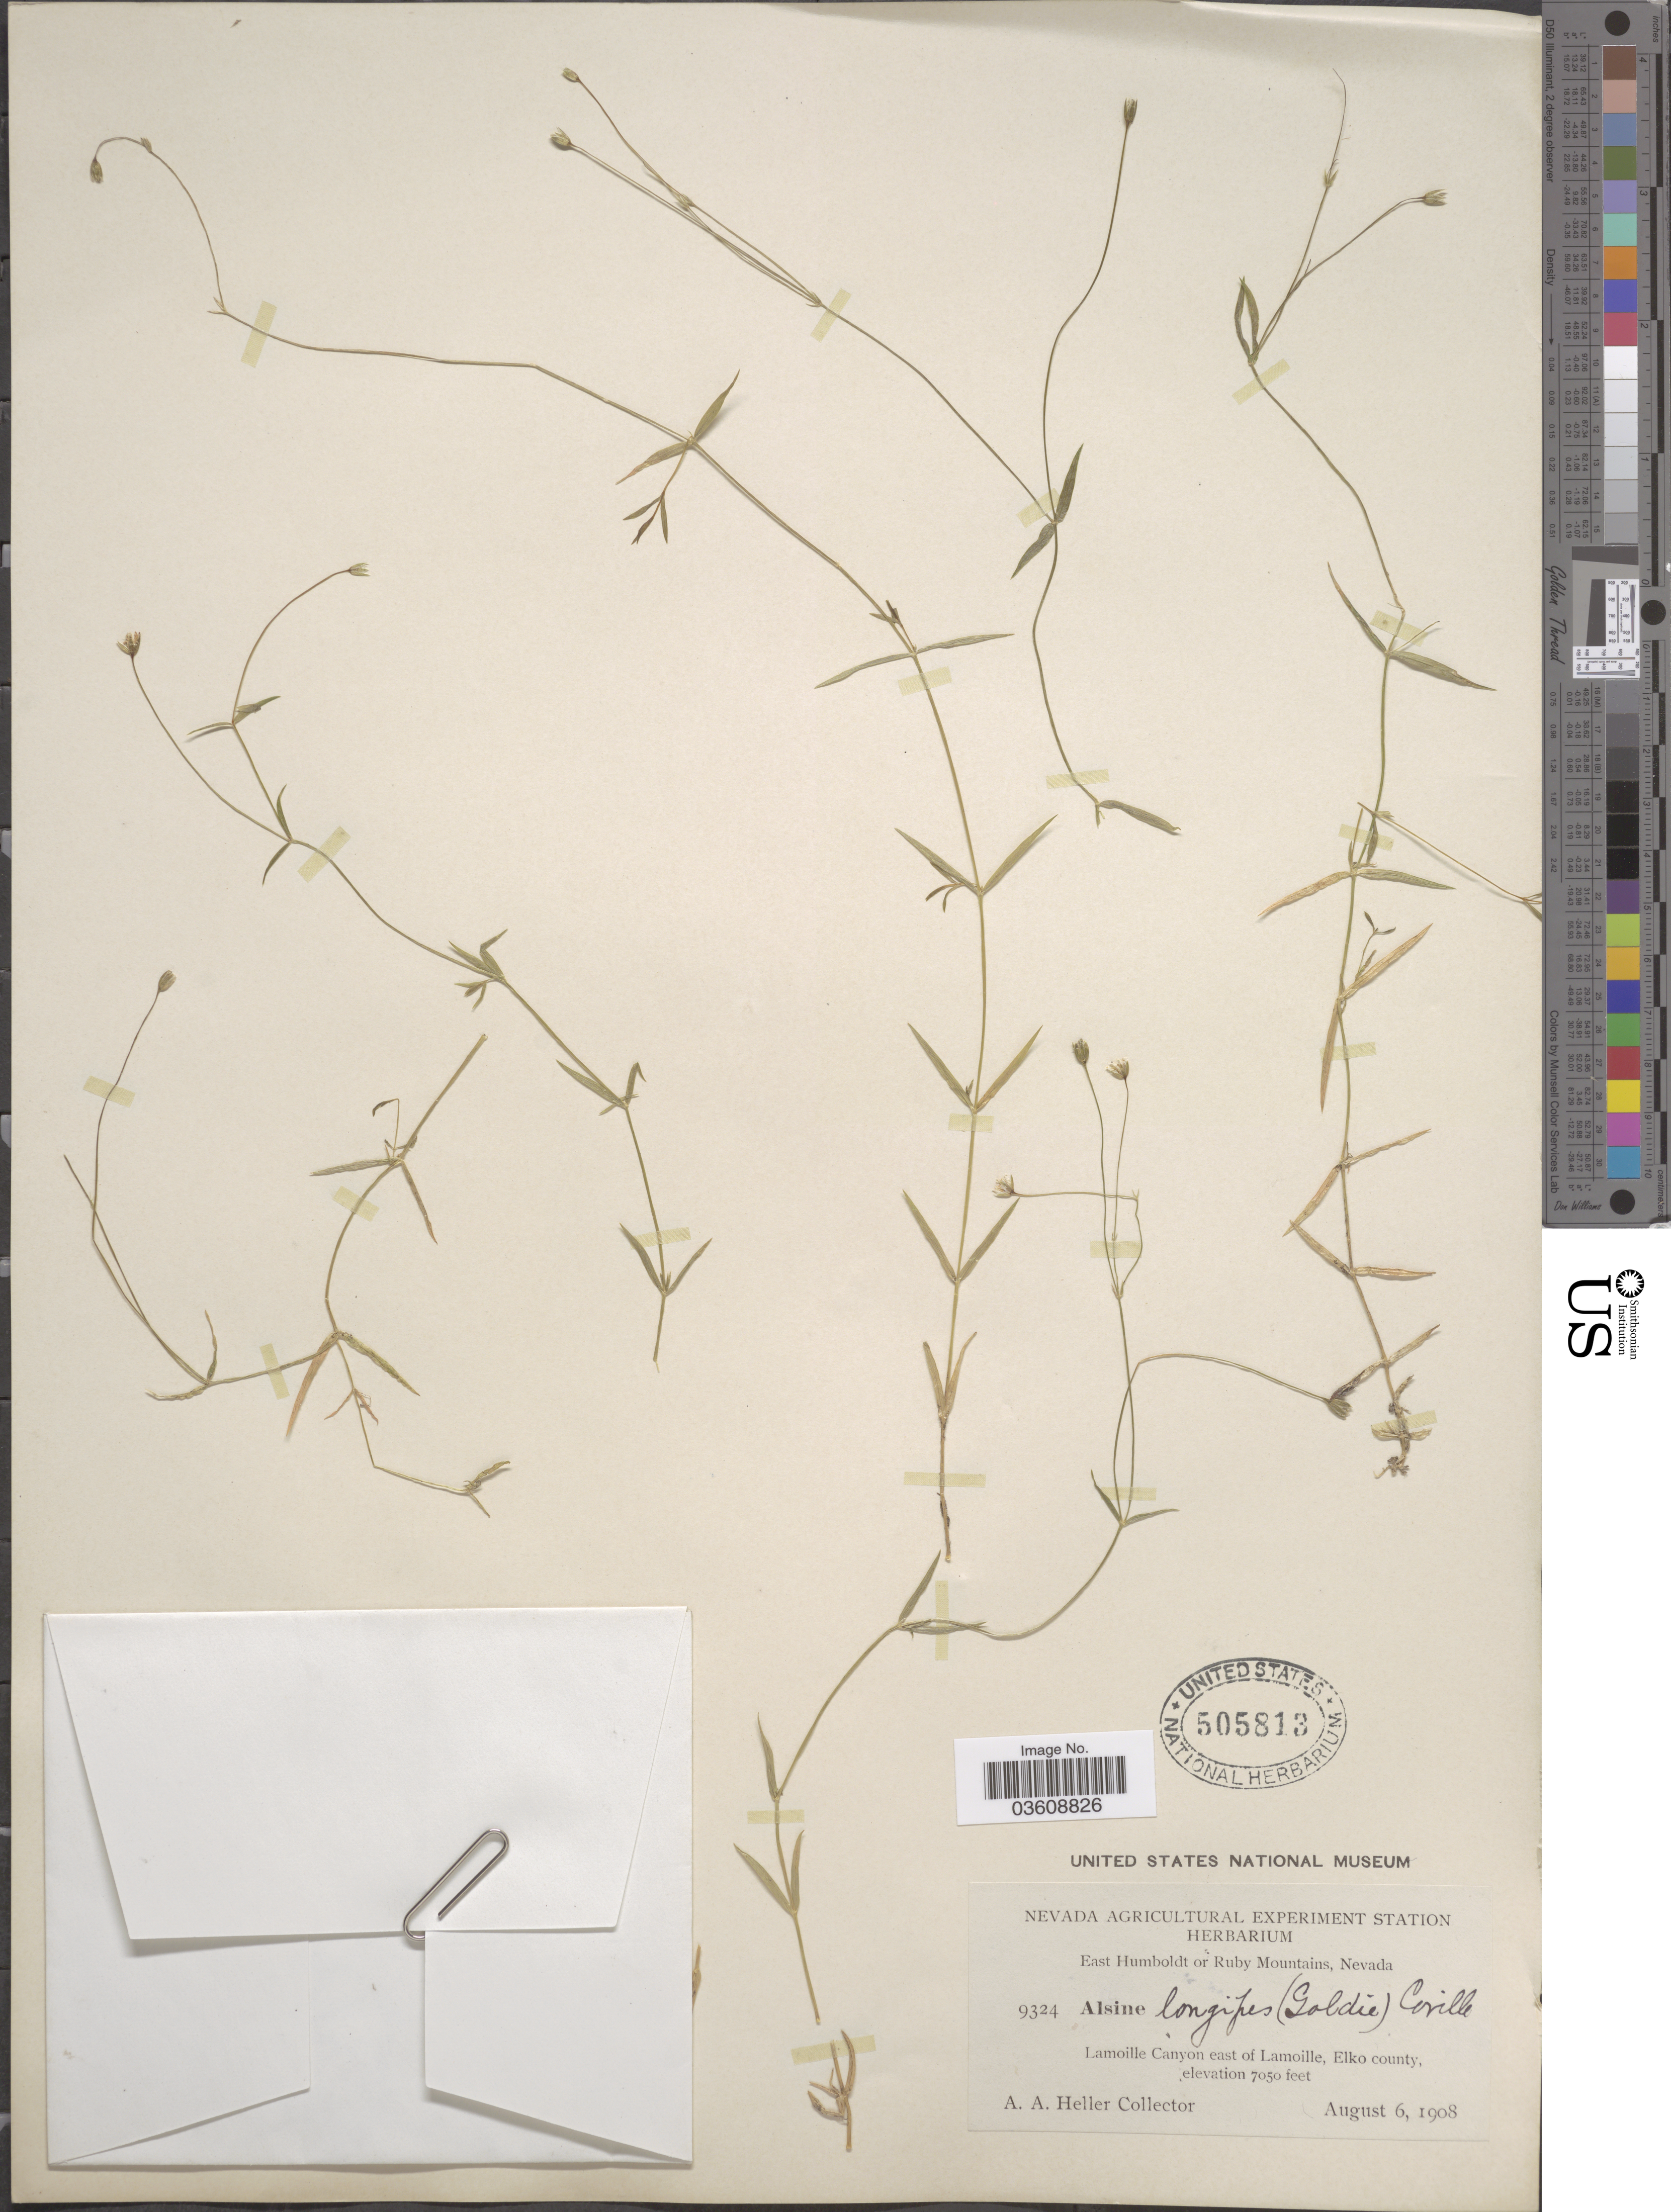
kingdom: Plantae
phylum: Tracheophyta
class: Magnoliopsida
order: Caryophyllales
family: Caryophyllaceae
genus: Stellaria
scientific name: Stellaria longipes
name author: Goldie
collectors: A. A. Heller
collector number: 9324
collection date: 1908-08-06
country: United States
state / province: Nevada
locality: East Humboldt or Ruby Mountains, Lamoille Canyon east of Lamoille, Elko county.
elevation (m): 2149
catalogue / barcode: US 505813